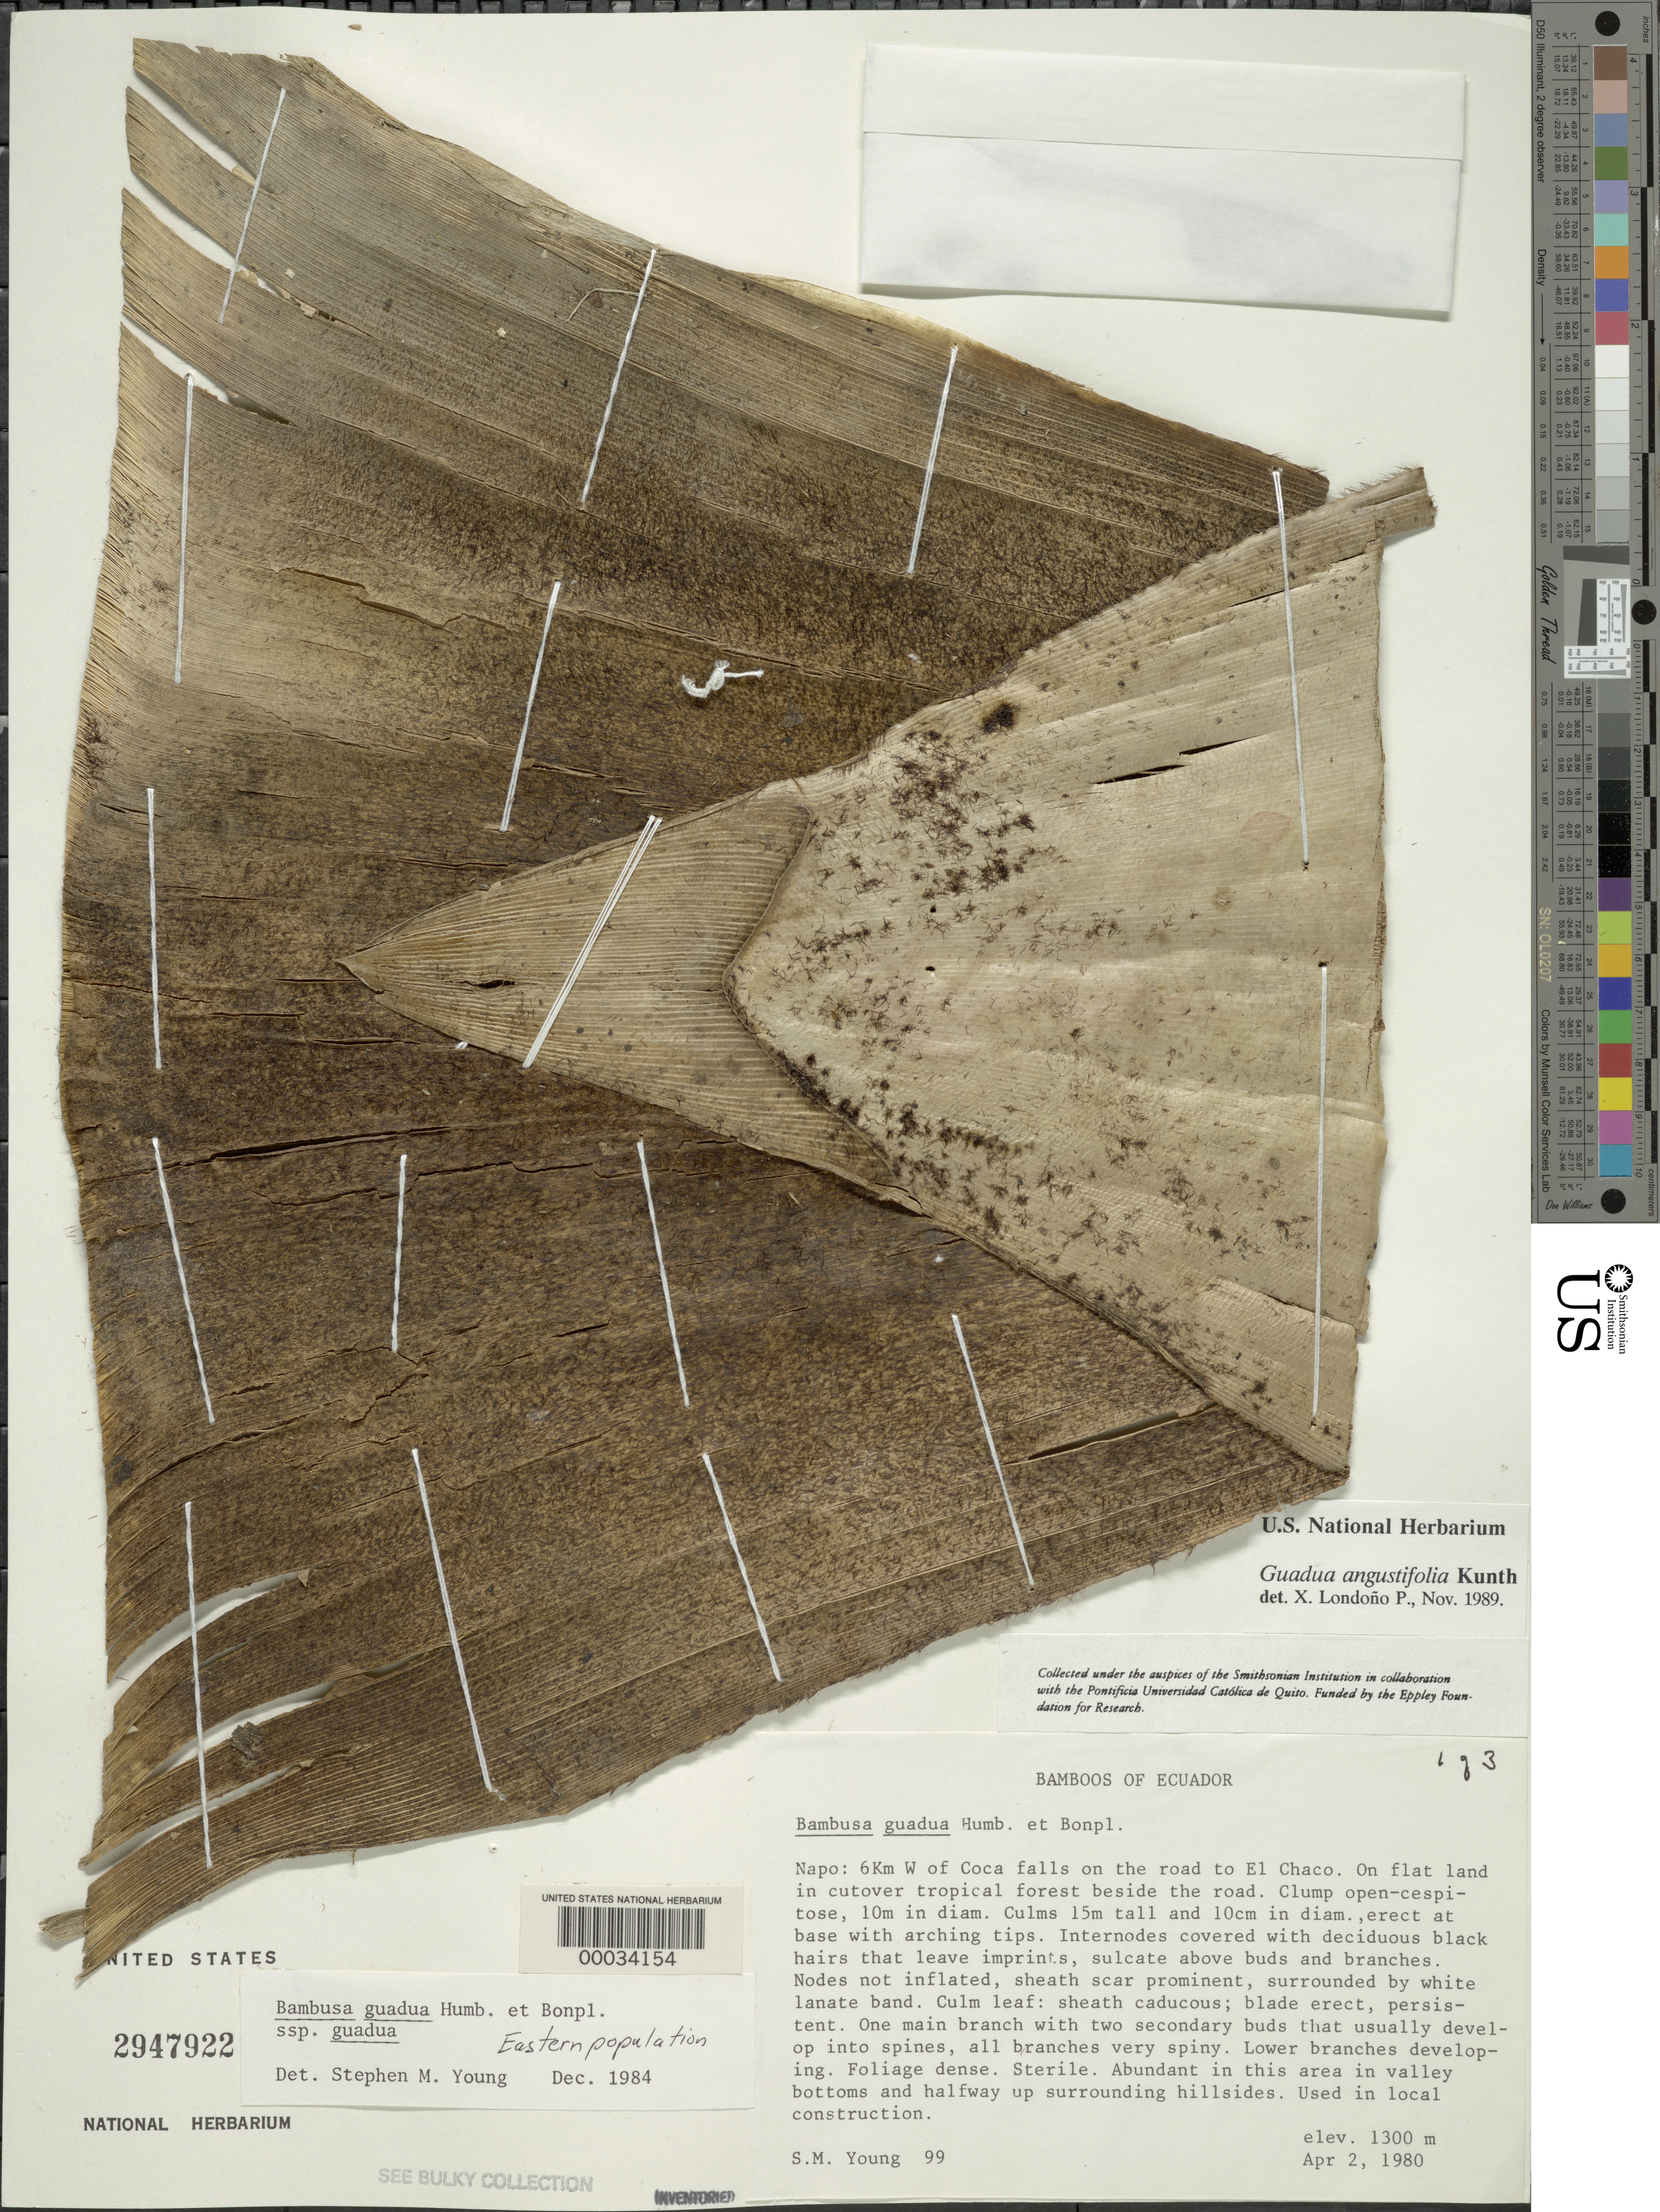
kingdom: Plantae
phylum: Tracheophyta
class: Liliopsida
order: Poales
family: Poaceae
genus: Guadua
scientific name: Guadua angustifolia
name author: Kunth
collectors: S. Young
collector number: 99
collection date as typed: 02 Apr 1980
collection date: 1980-04-02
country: Ecuador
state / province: Napo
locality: Coca falls, el chaco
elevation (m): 1300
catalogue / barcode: US 2947922